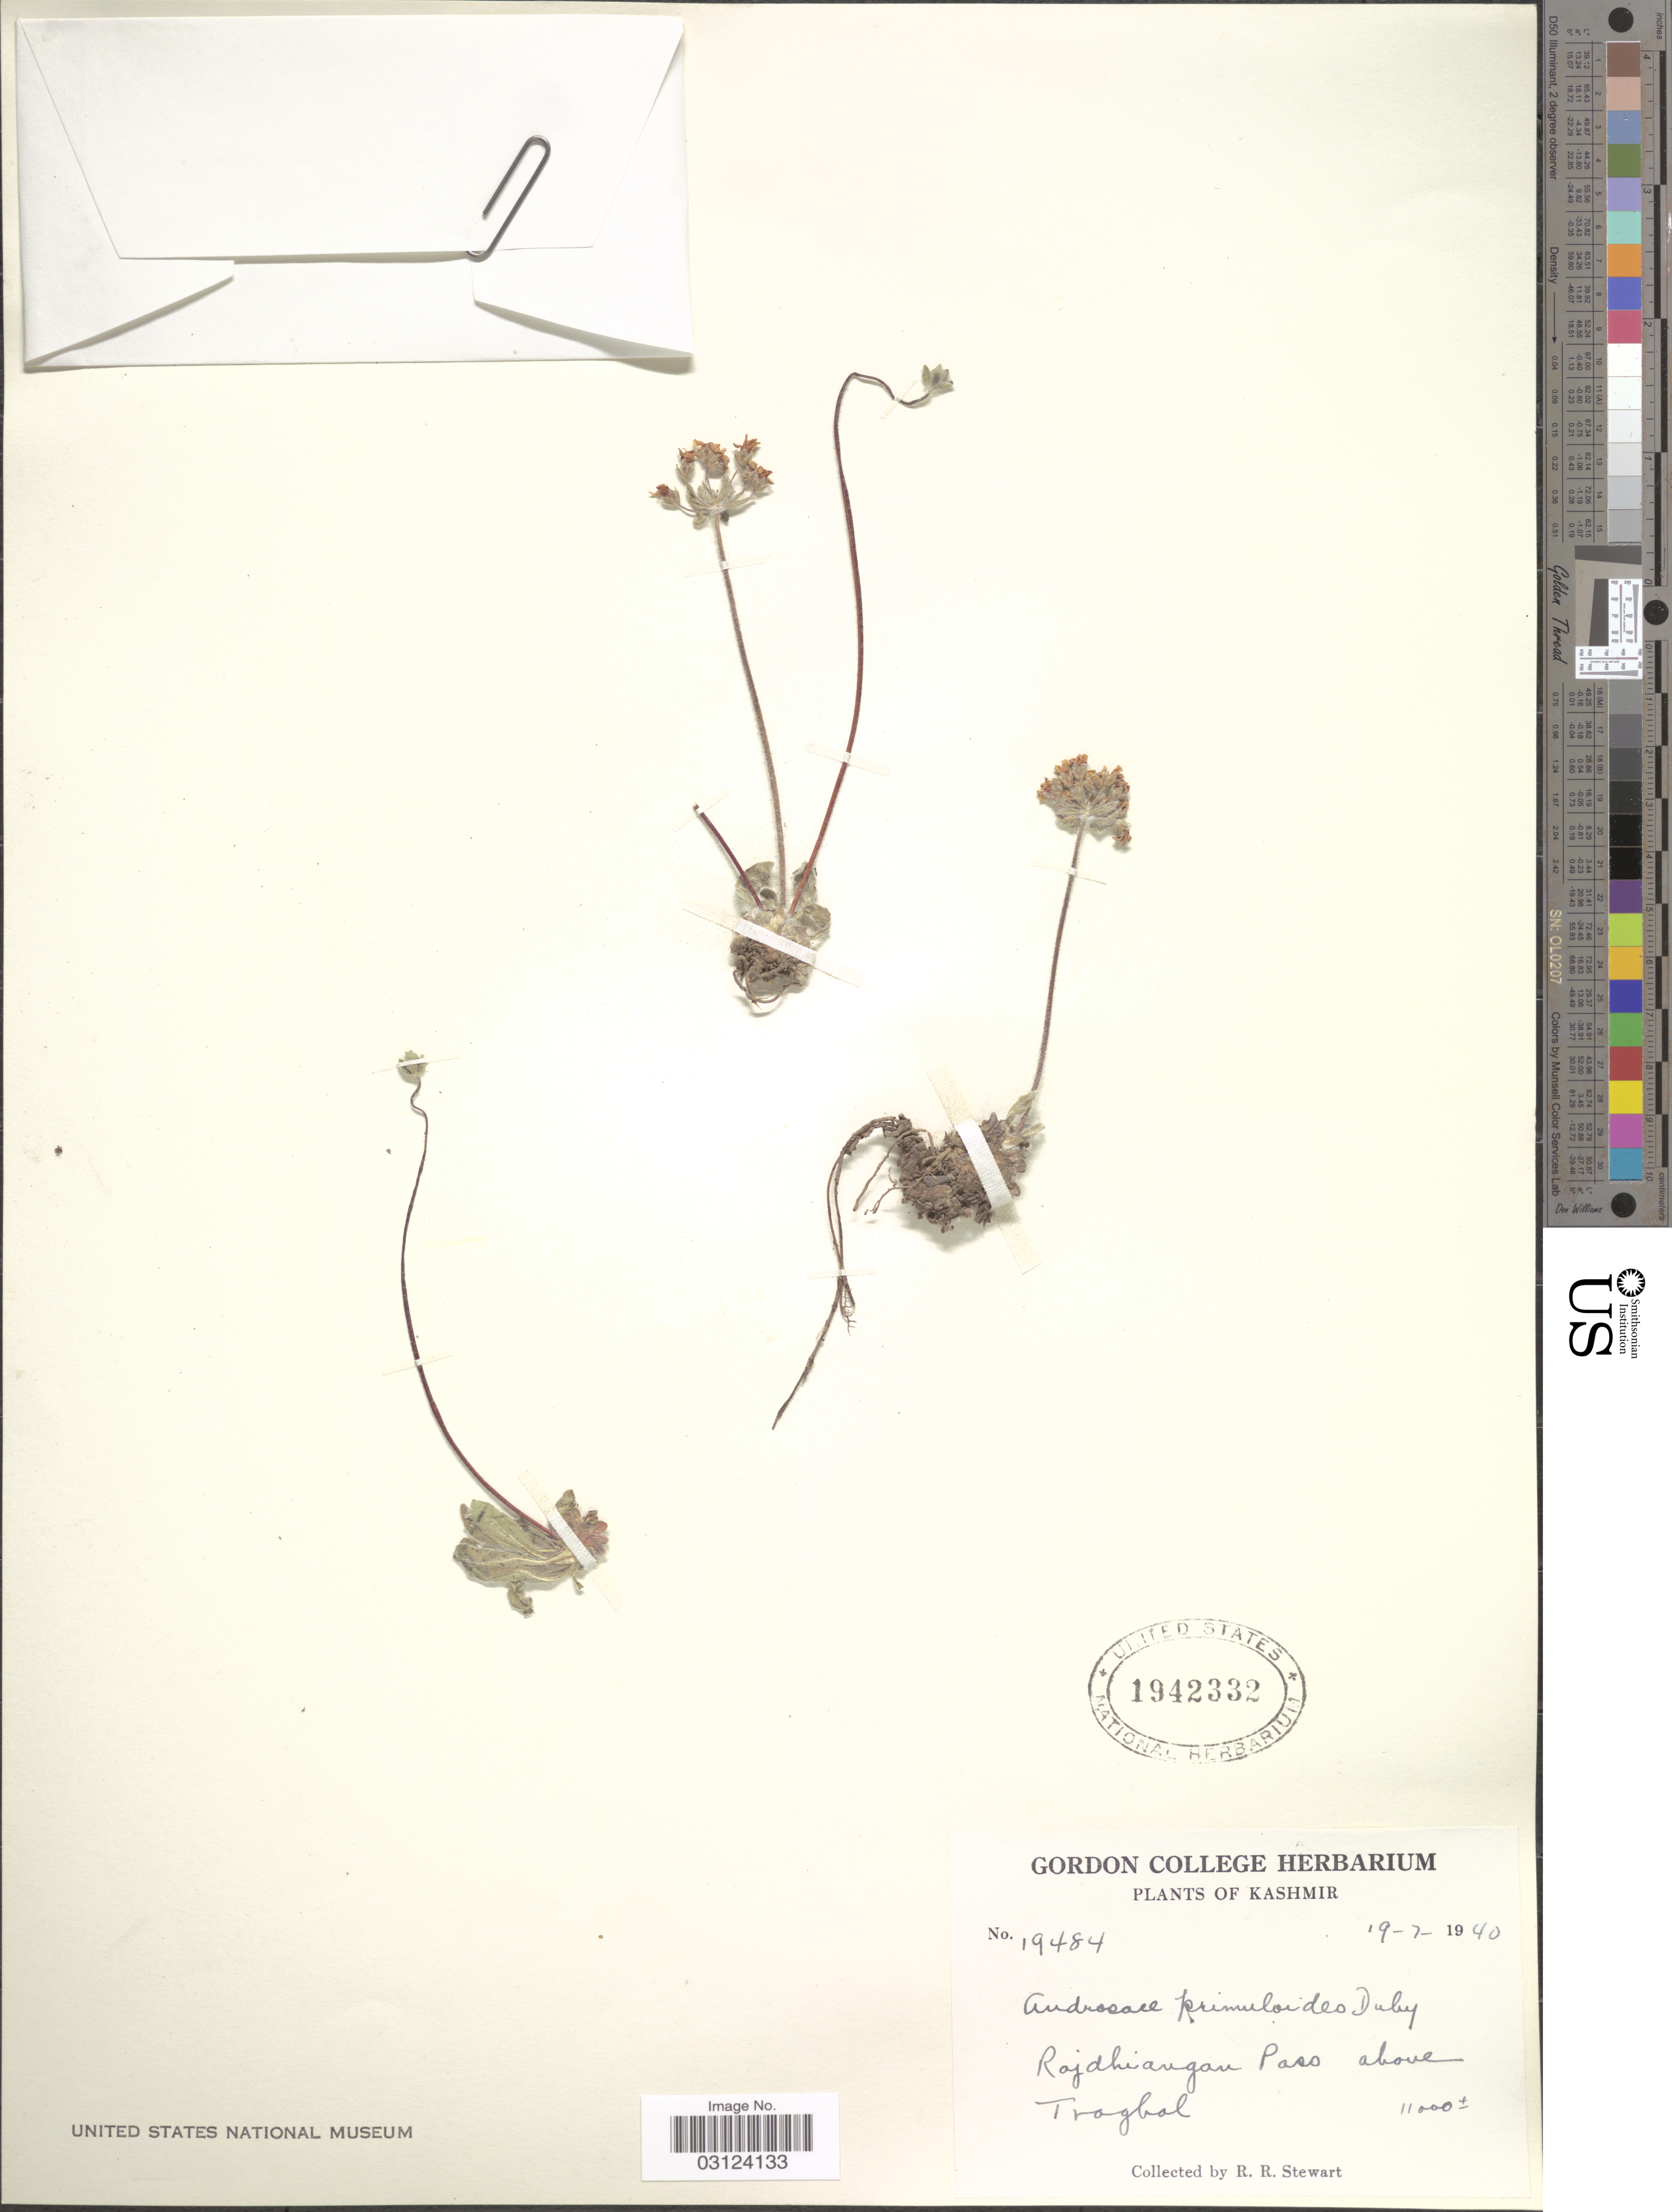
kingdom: Plantae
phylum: Tracheophyta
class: Magnoliopsida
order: Ericales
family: Primulaceae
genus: Androsace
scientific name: Androsace primuloides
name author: D. Don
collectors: R. Stewart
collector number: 19484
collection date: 1940-07-19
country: India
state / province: Jammu and Kashmir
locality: Kashmir, Rajdhiangan Pass above Tragbal.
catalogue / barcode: US 1942332